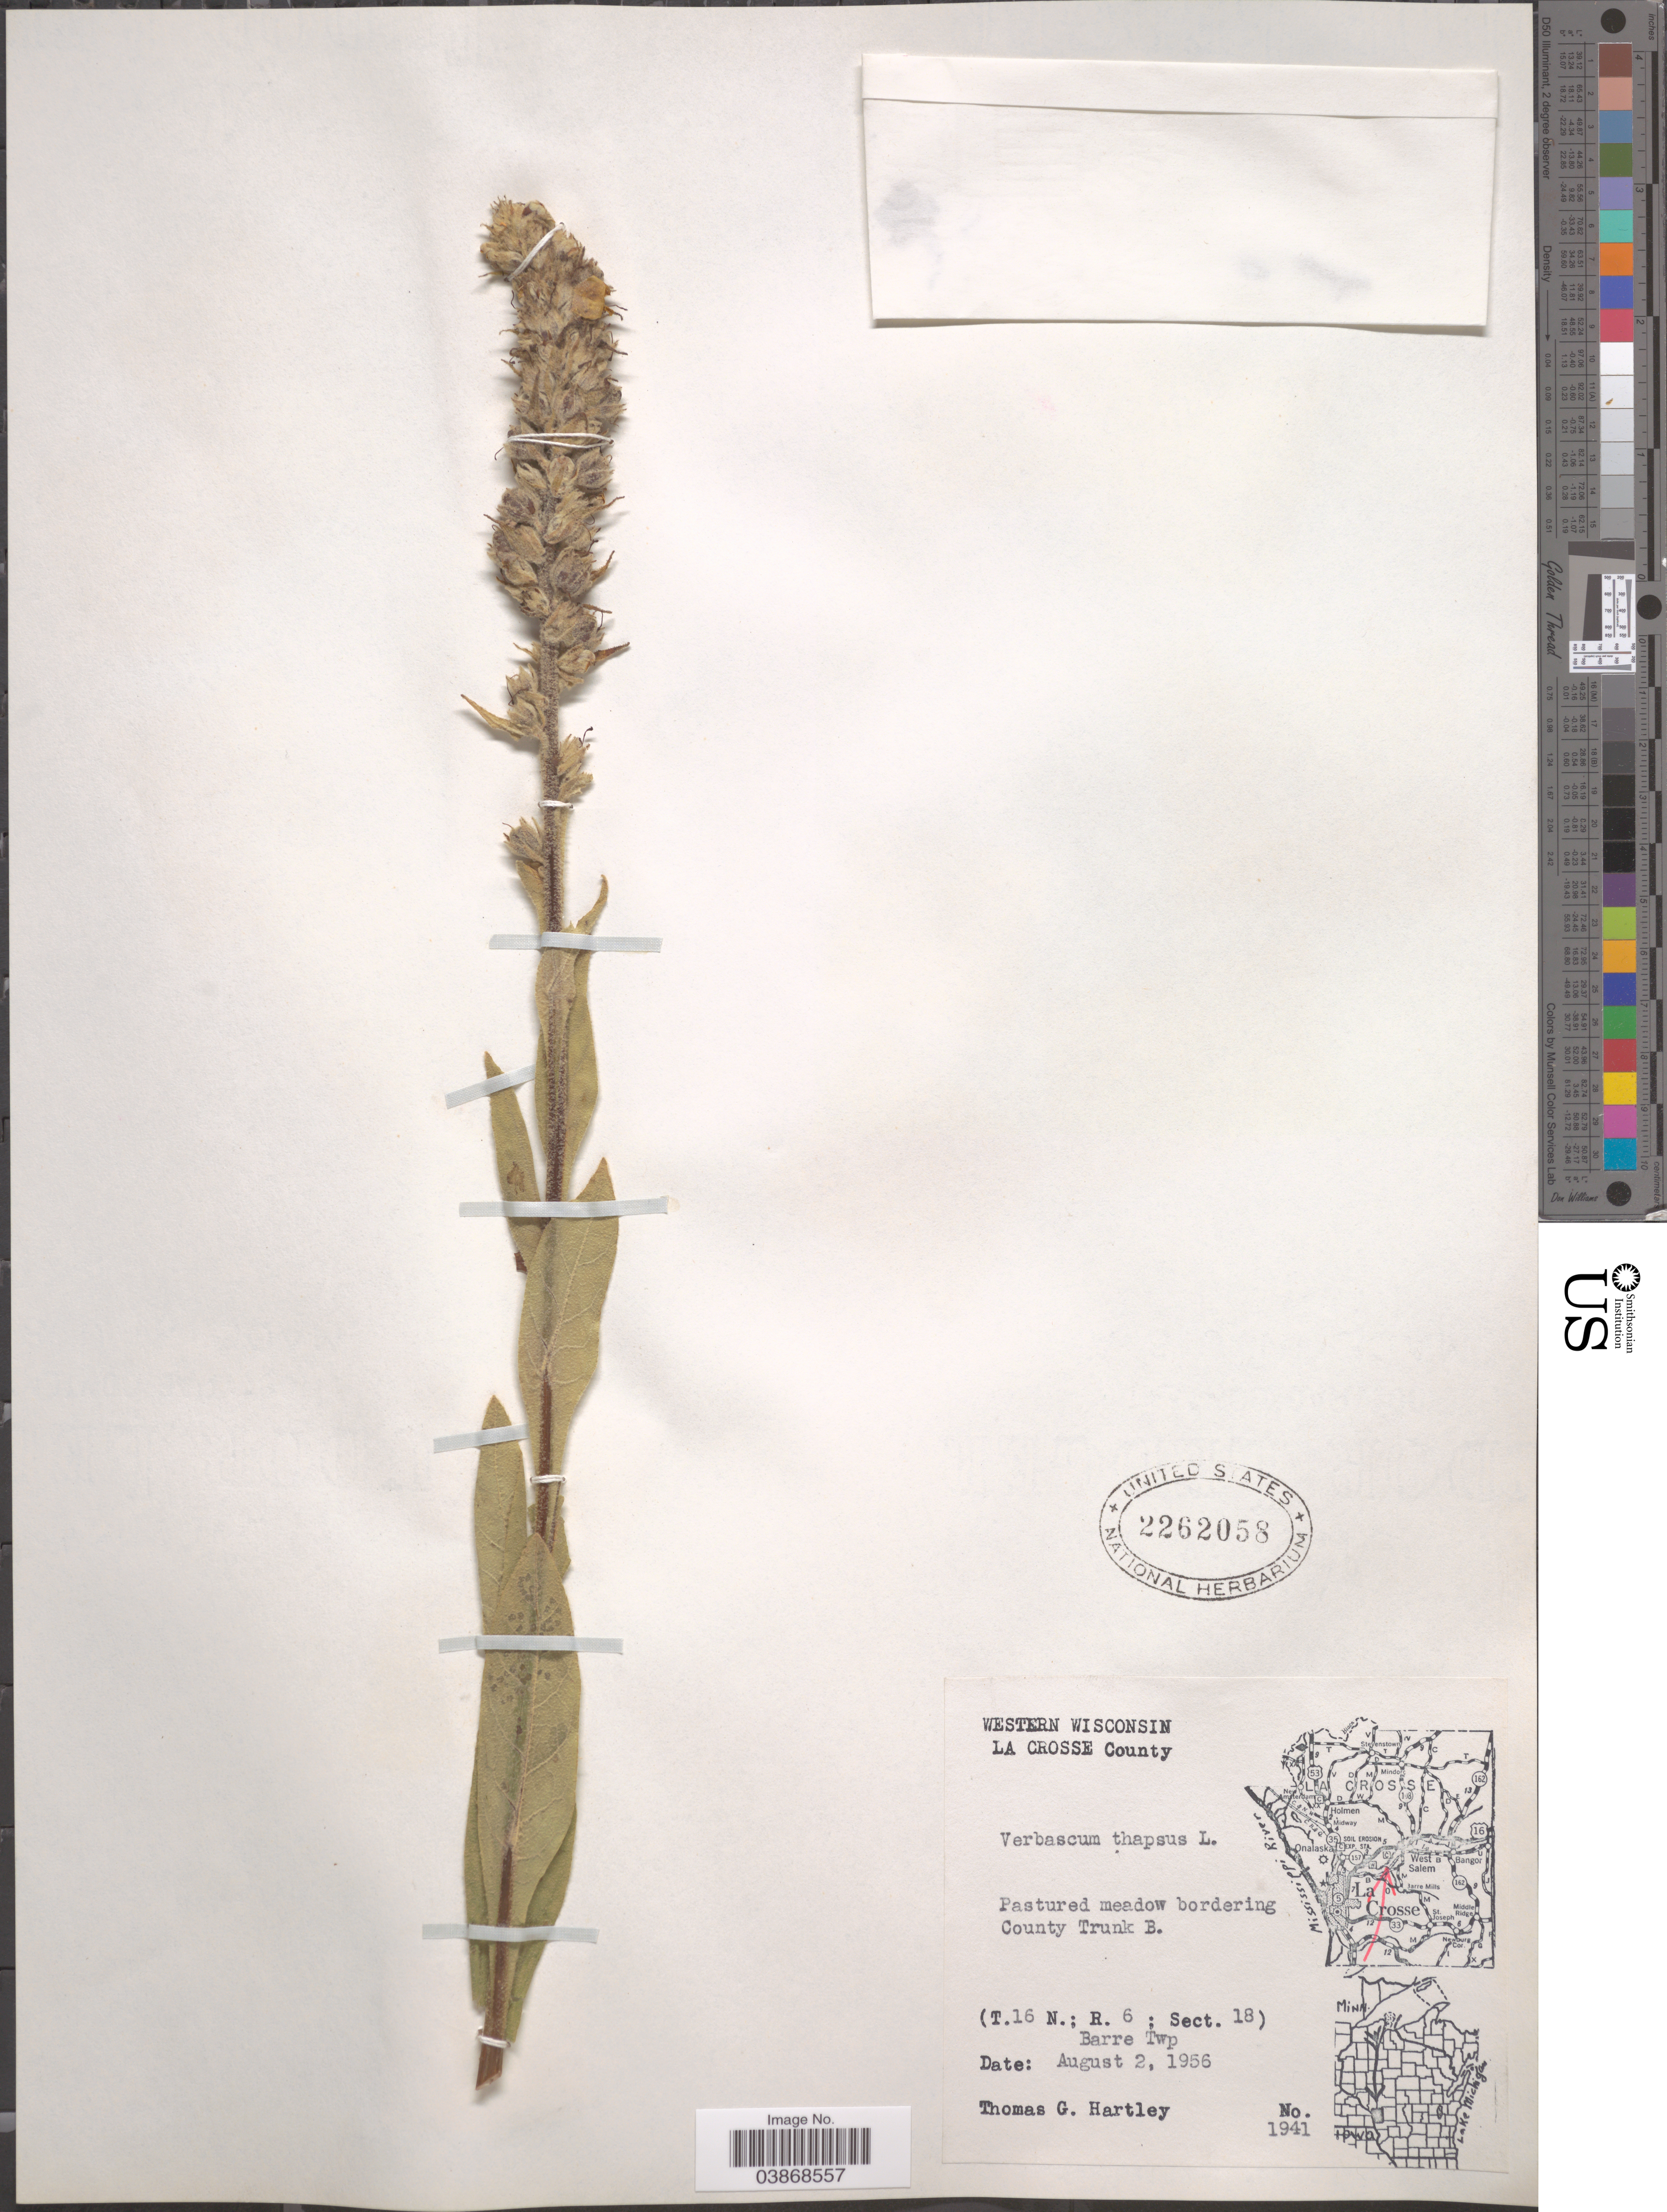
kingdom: Plantae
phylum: Tracheophyta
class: Magnoliopsida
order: Lamiales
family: Scrophulariaceae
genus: Verbascum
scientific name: Verbascum thapsus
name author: L.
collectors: T. G. Hartley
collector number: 1941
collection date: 1956-08-02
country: United States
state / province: Wisconsin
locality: Western Wisconsin. La Crosse County. Pastured meadow bordering County Trunk B. (T. 16 N.; R. 6; Sect. 18) Barre Twp.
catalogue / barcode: US 2262058